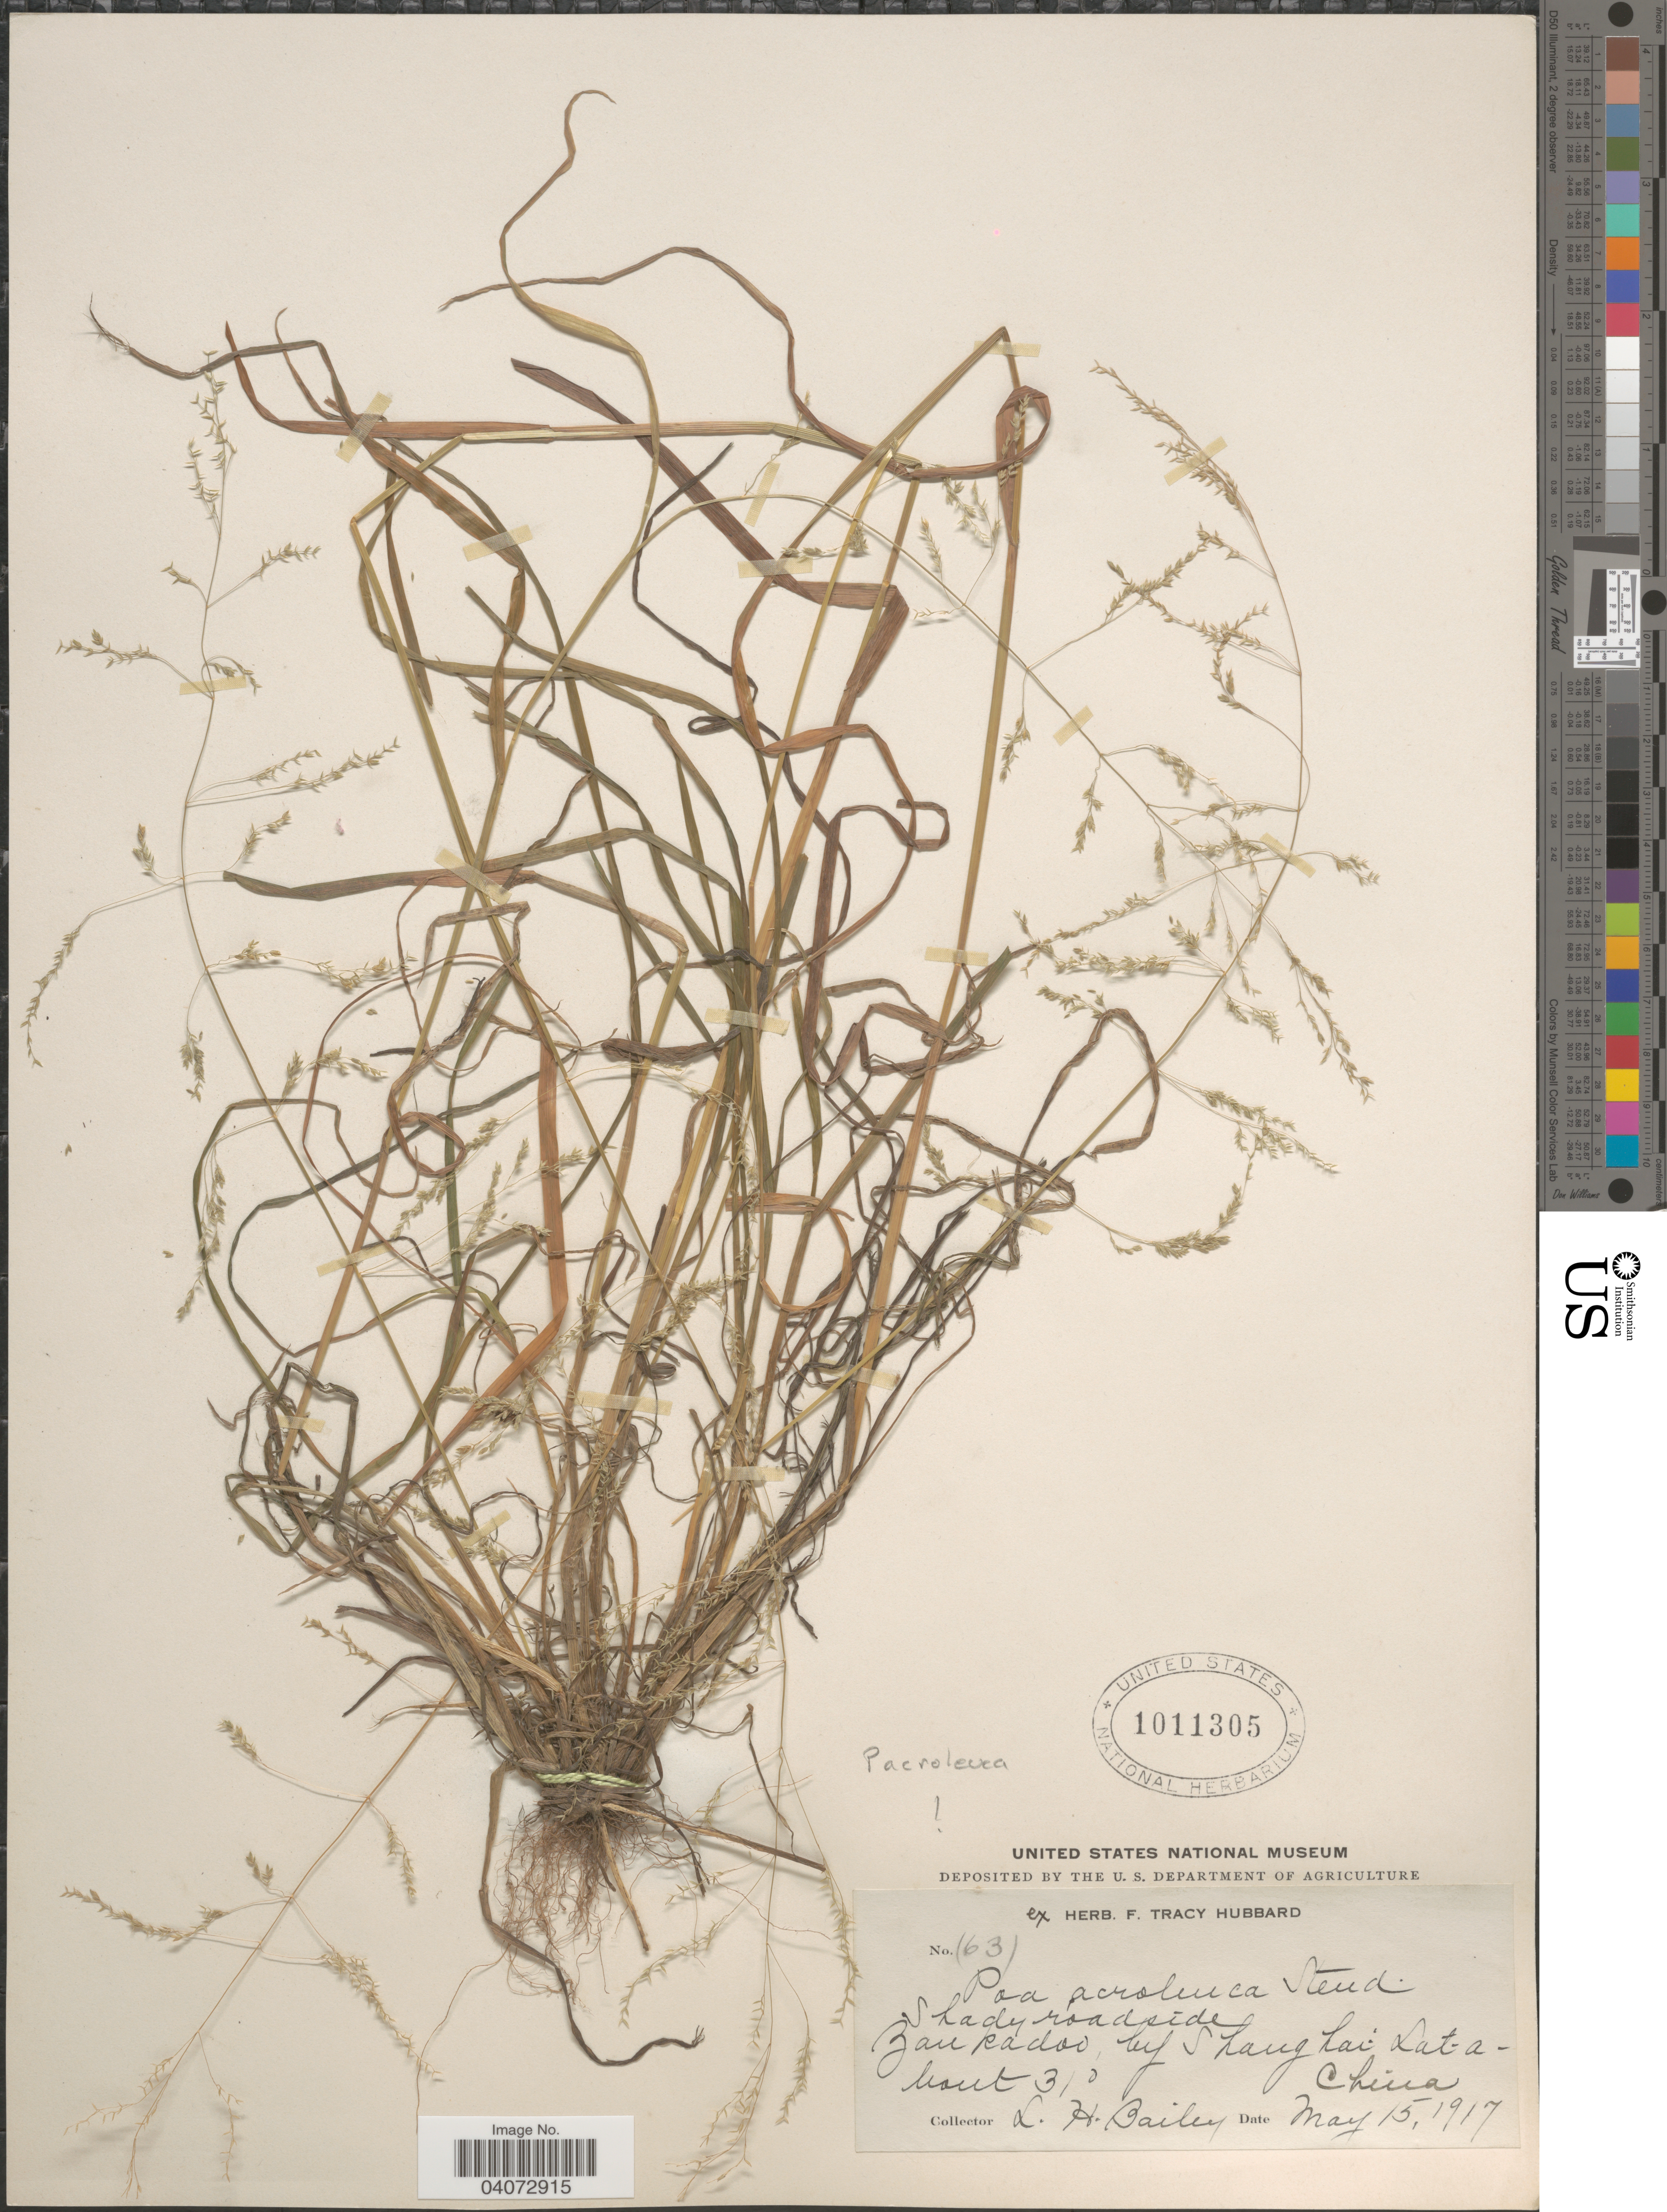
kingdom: Plantae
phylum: Tracheophyta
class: Liliopsida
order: Poales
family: Poaceae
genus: Poa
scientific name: Poa acroleuca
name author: Steud.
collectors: L. H. Bailey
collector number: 63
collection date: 1917-05-15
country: China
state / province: Shanghai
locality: Zan Radoo, Shanghai.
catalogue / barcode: US 1011305